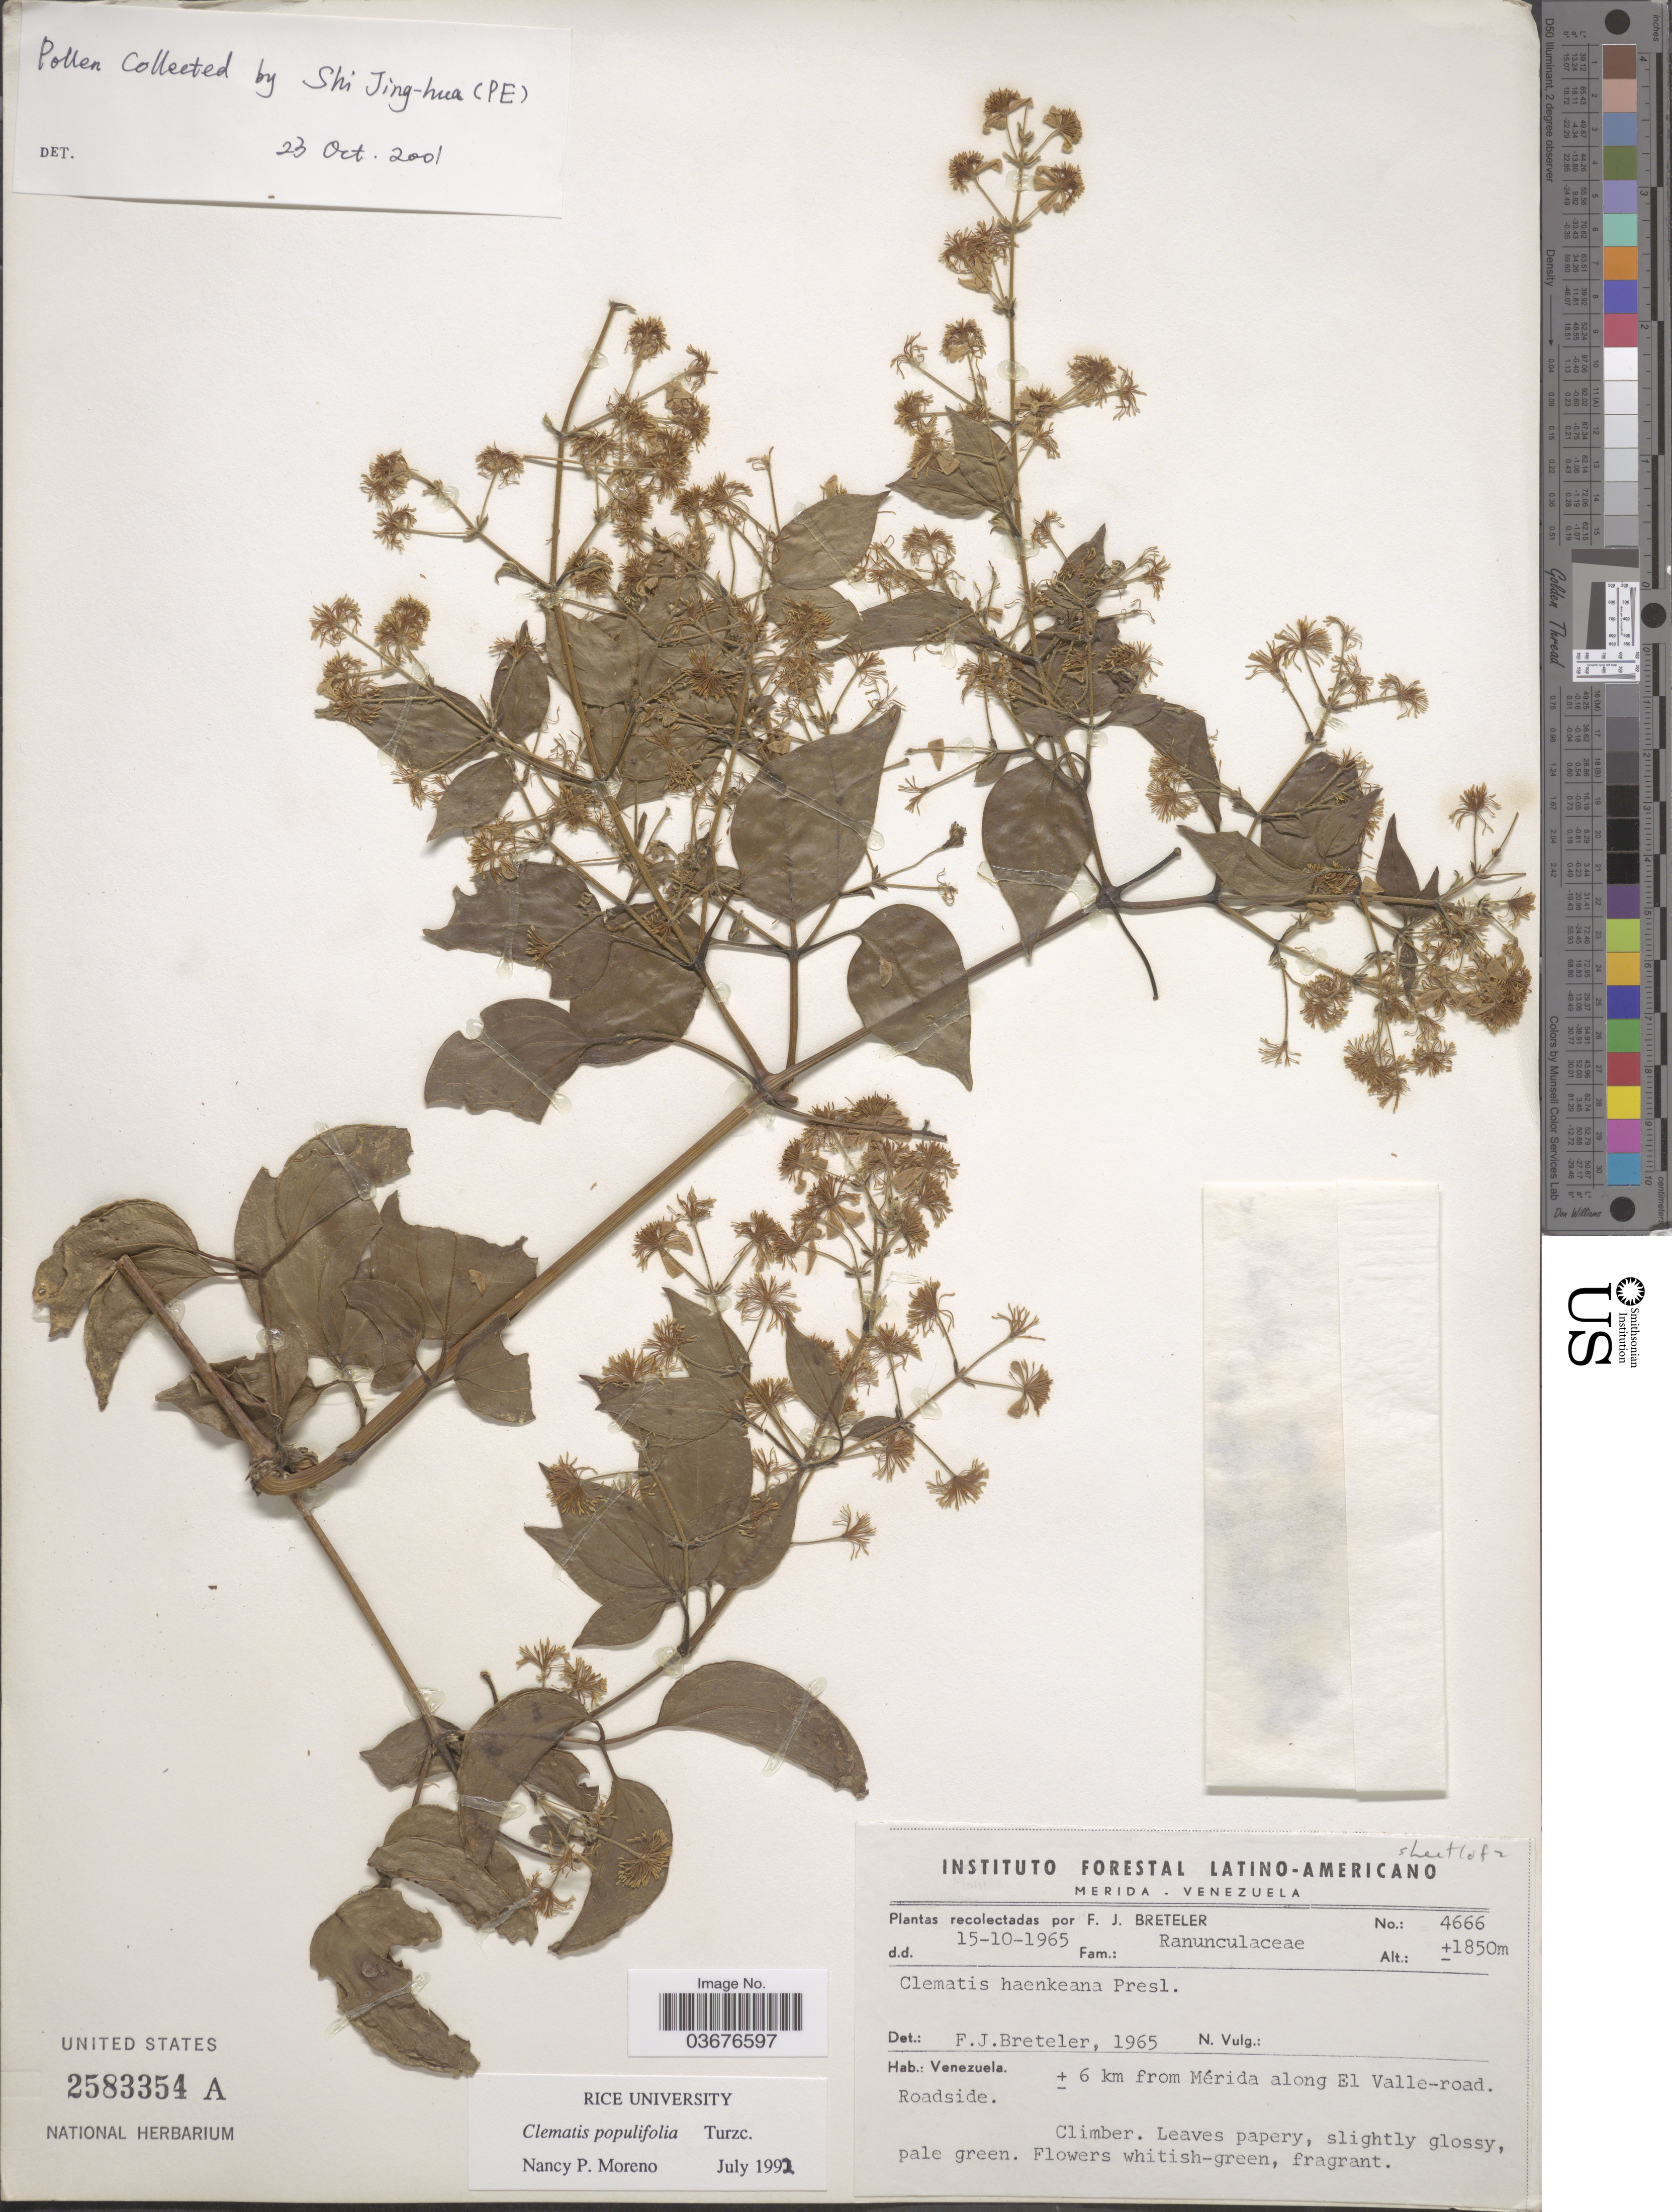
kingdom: Plantae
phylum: Tracheophyta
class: Magnoliopsida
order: Ranunculales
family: Ranunculaceae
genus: Clematis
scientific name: Clematis populifolia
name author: Turcz.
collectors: F. J. Breteler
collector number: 4666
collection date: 1965-10-15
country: Venezuela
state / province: Mérida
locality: ± 6 km from Mérida along El Valle-road.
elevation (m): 1850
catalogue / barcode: US 2583354A